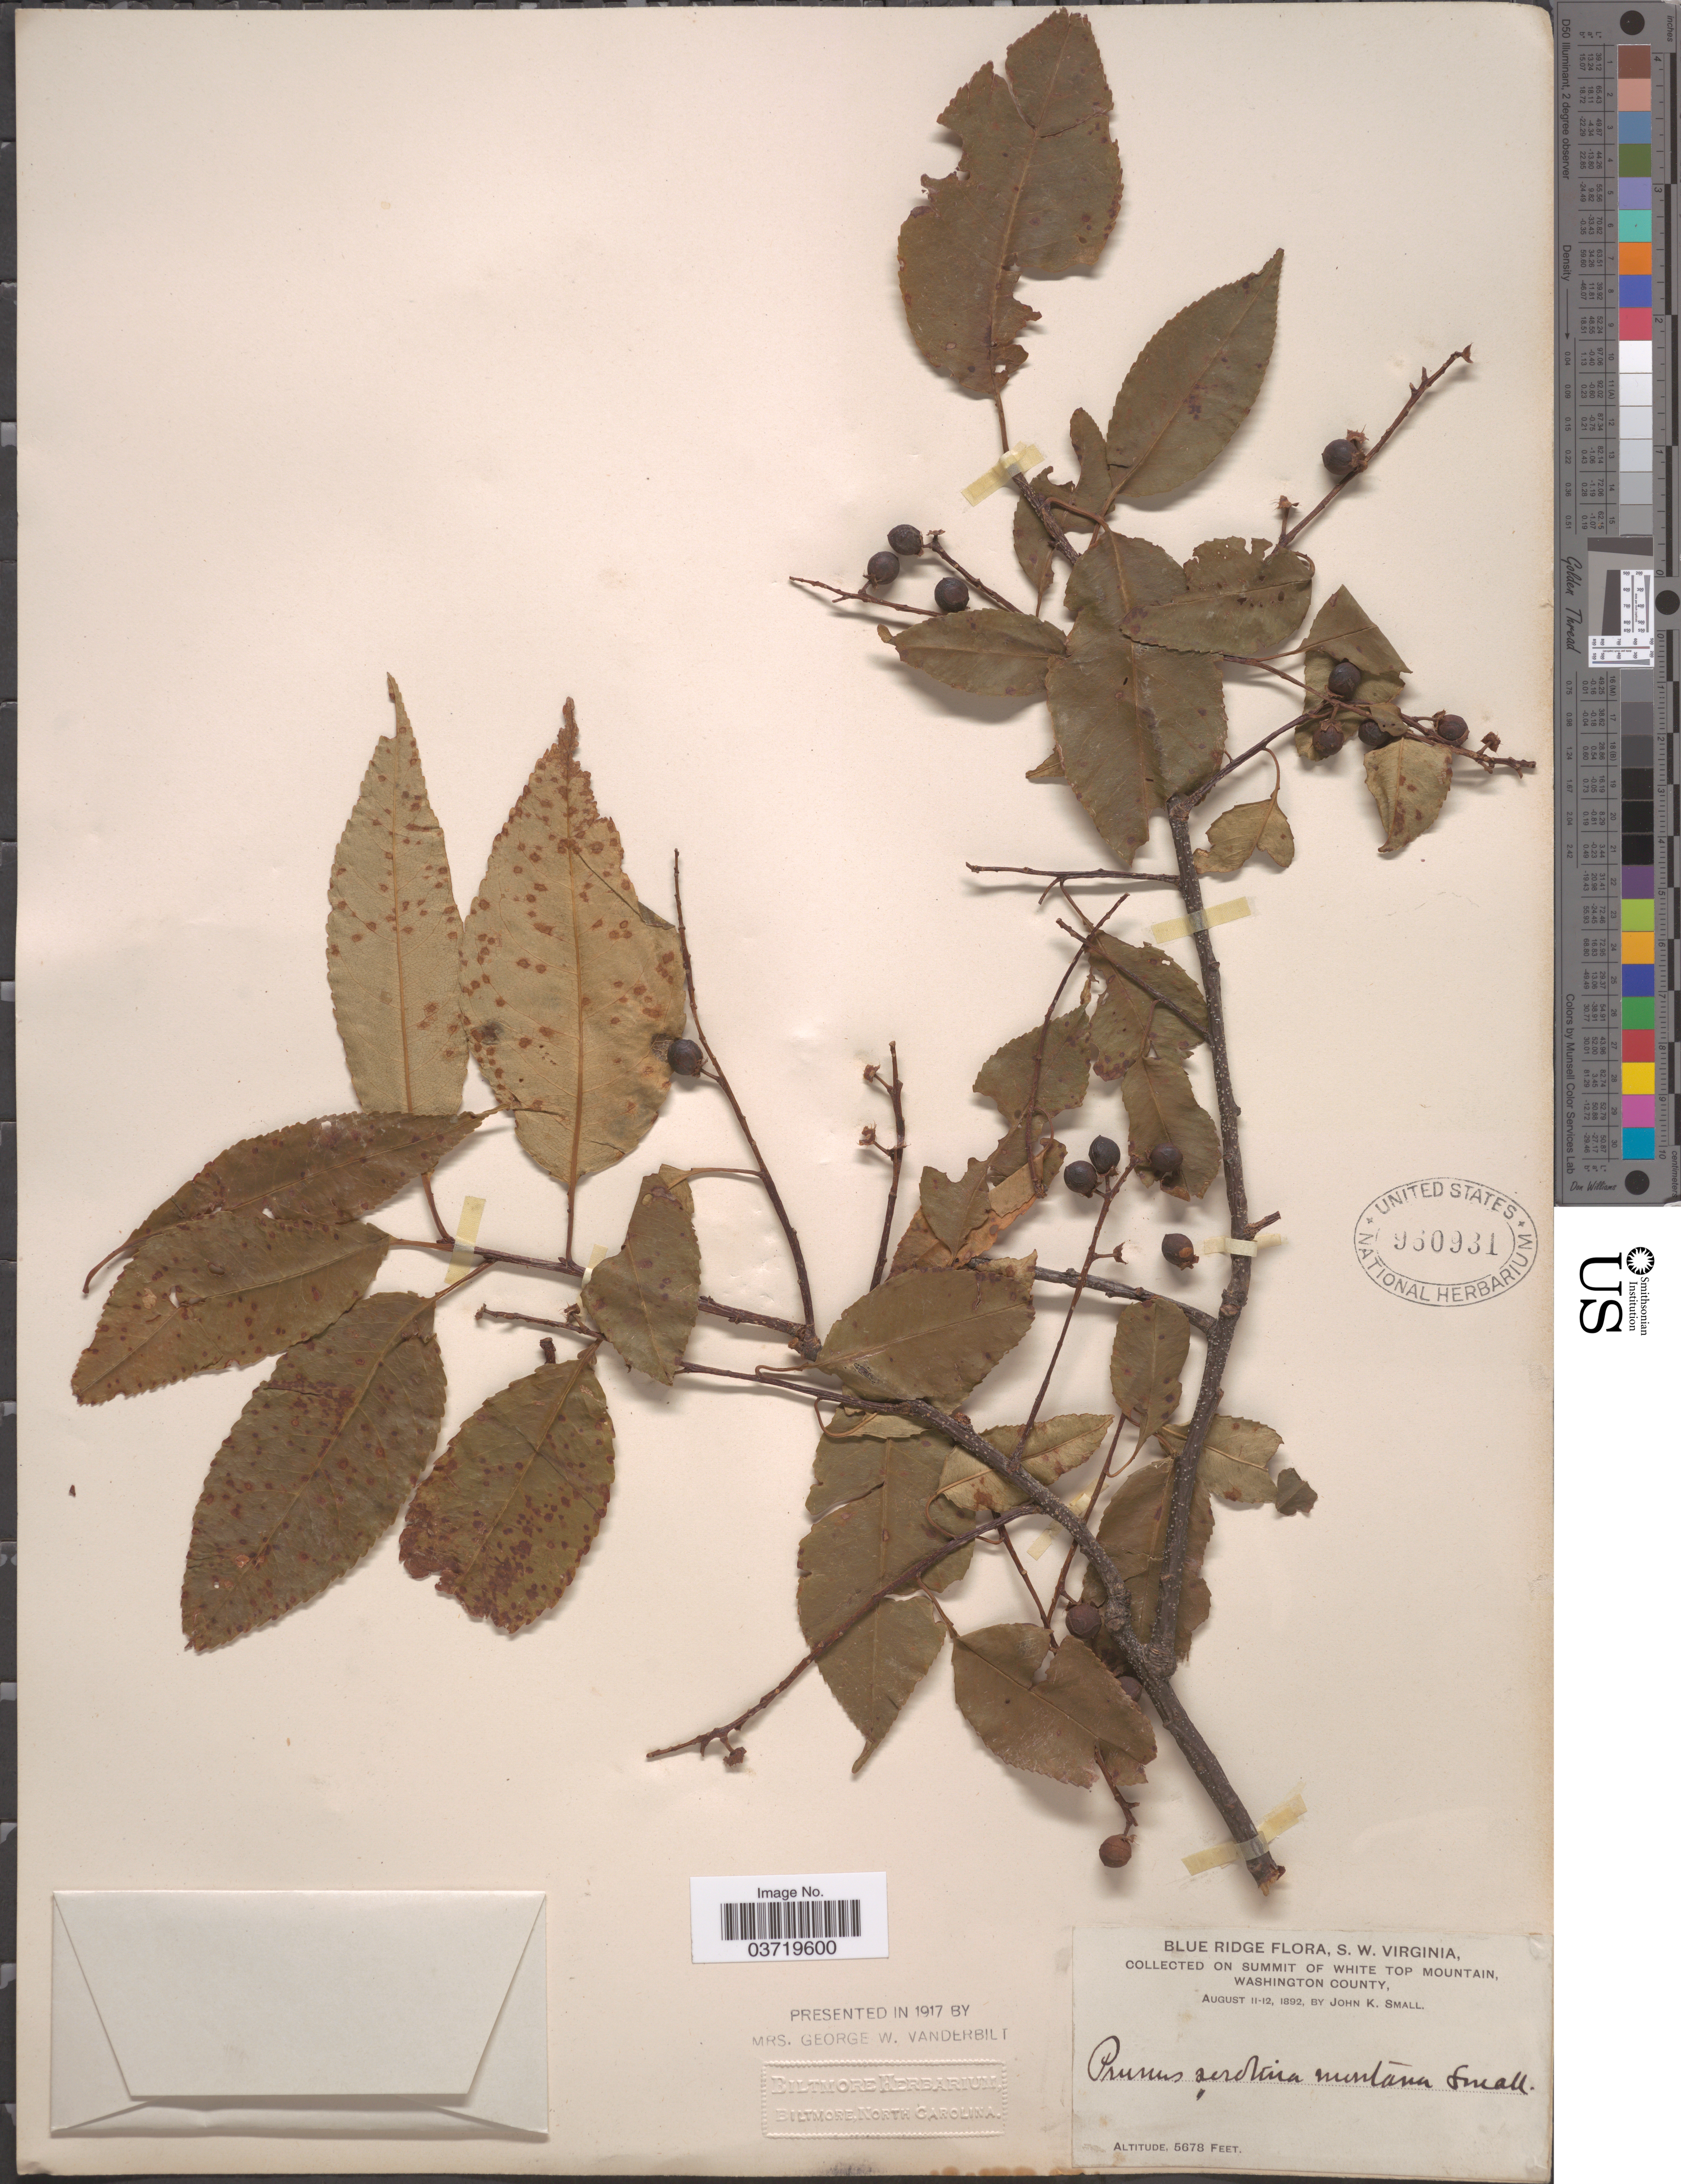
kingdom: Plantae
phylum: Tracheophyta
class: Magnoliopsida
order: Rosales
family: Rosaceae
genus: Prunus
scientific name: Prunus serotina var. montana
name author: (Small) Britton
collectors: J. K. Small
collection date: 1892-08-11/1892-08-12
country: United States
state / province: Virginia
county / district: Washington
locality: Blue Ridge, S. W. Virginia, on Summit of White Top Mountain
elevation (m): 1731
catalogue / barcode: US 960931